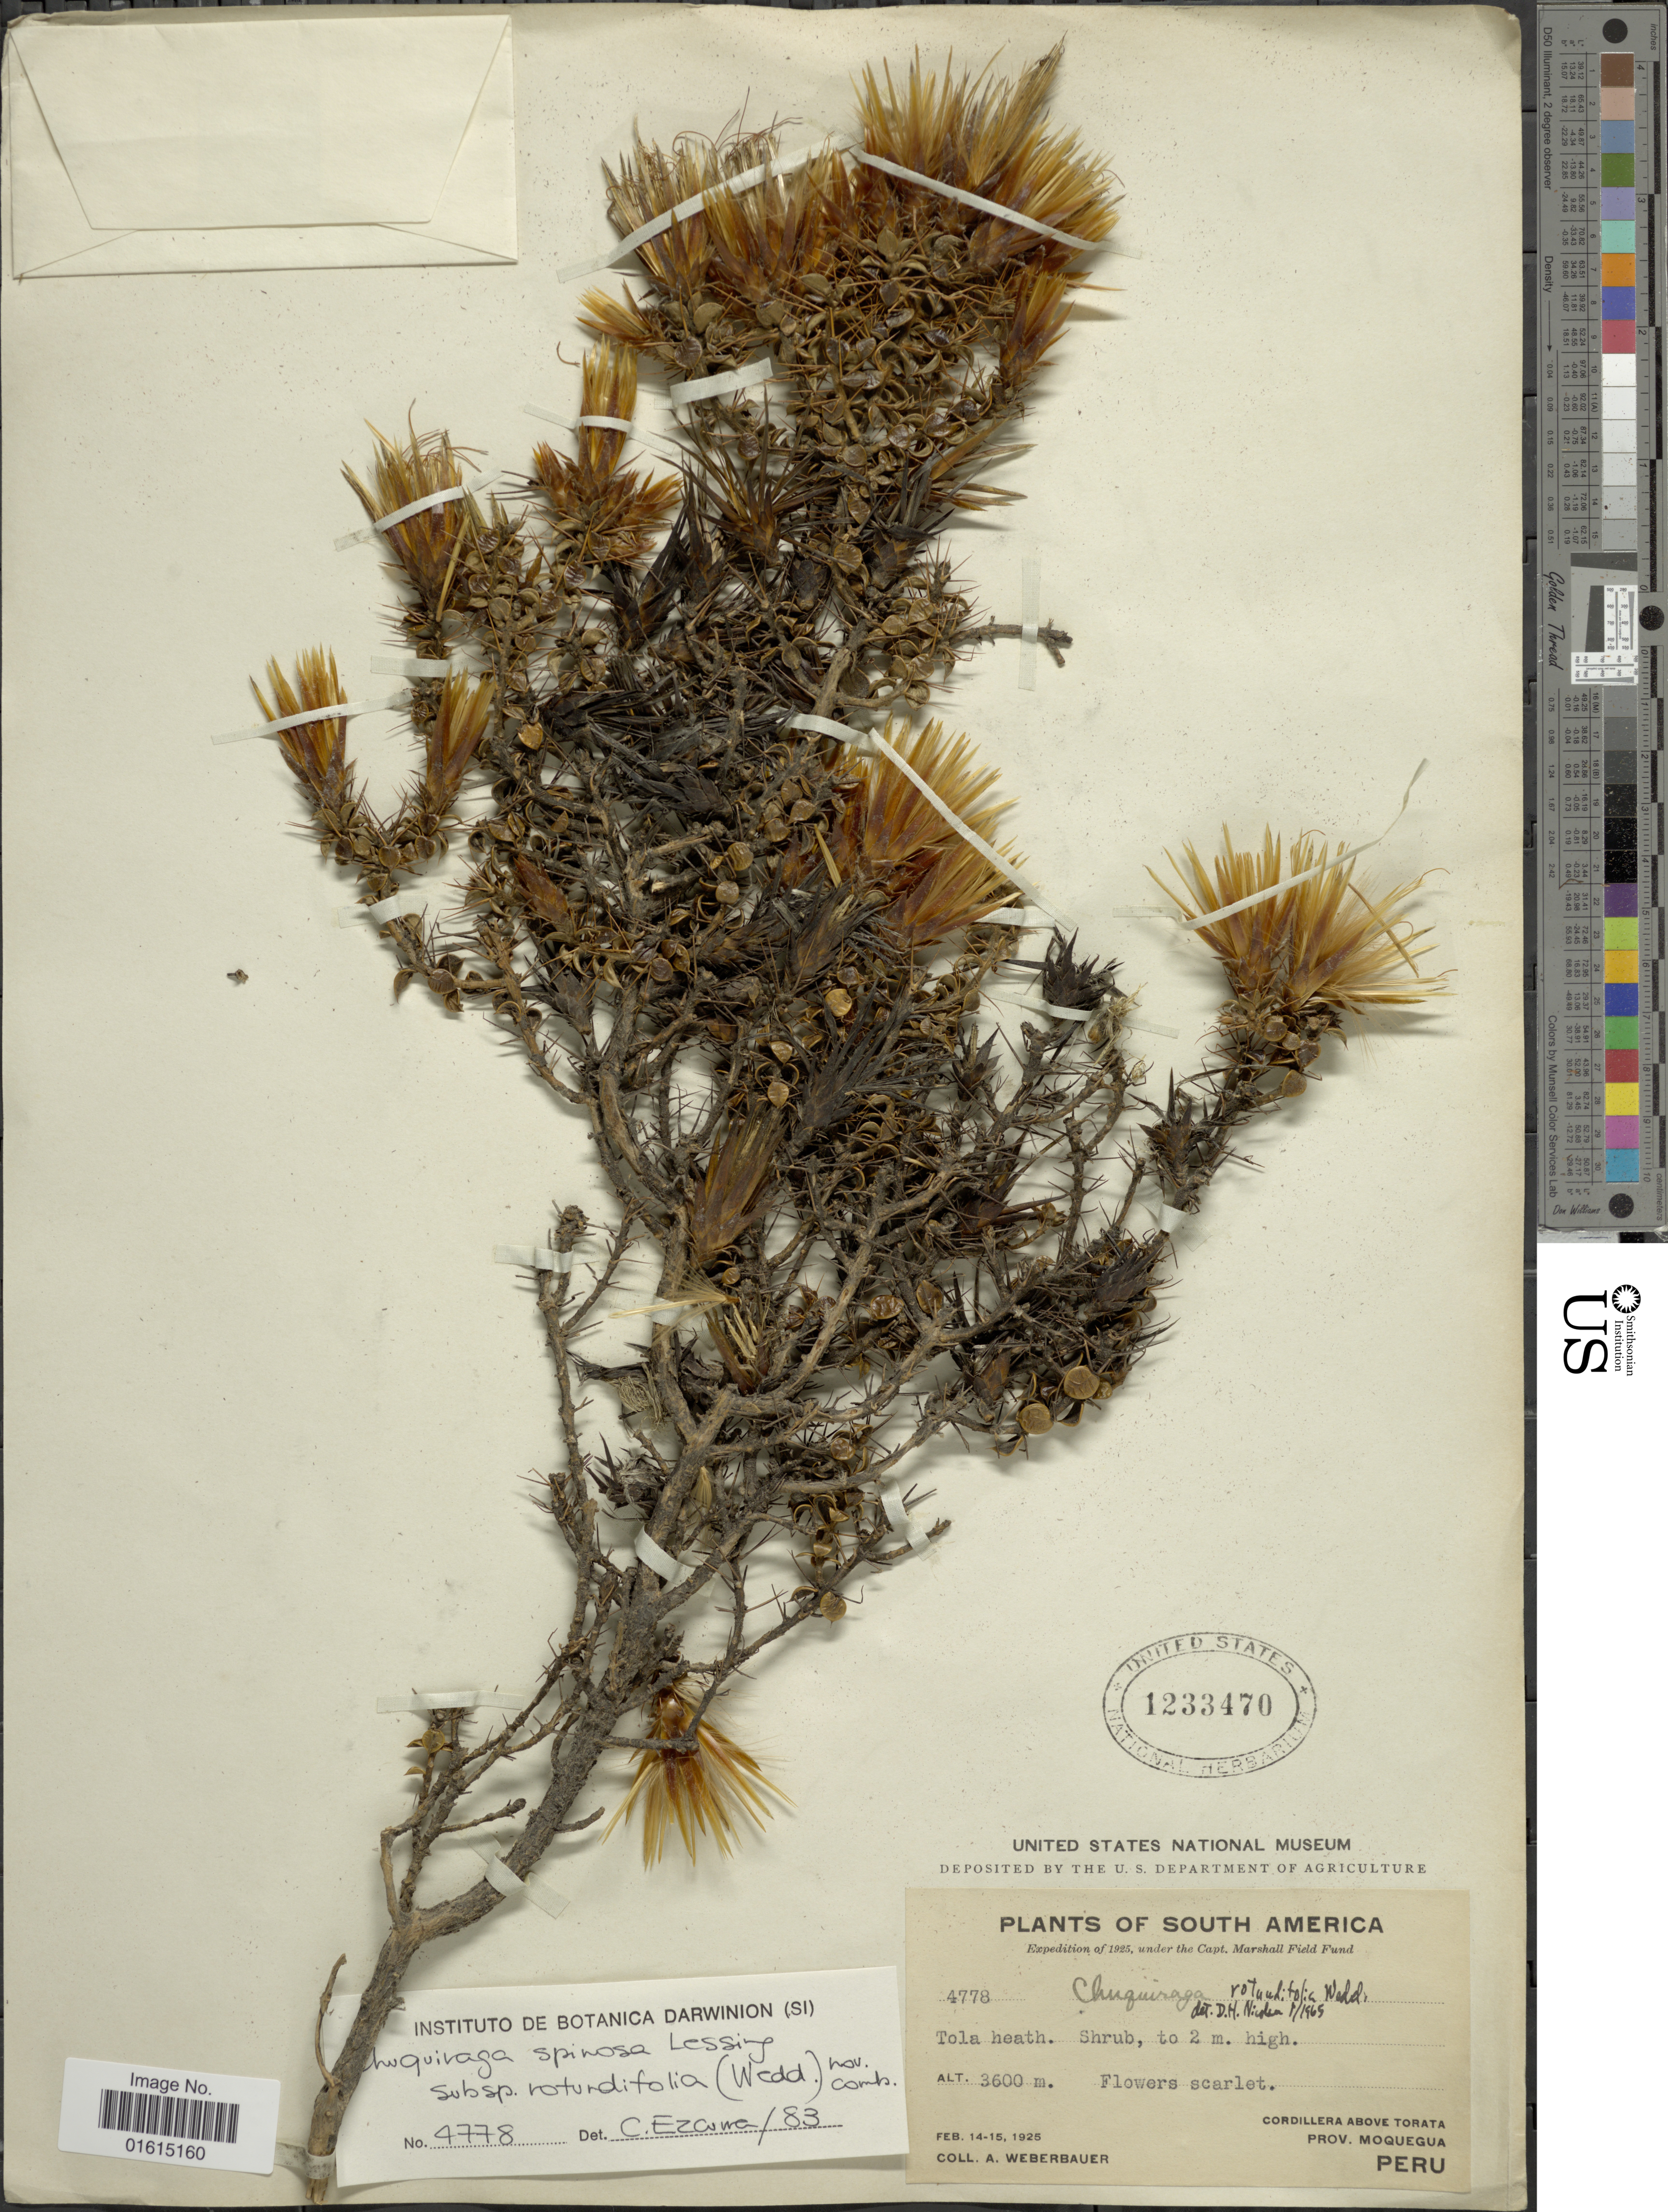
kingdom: Plantae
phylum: Tracheophyta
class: Magnoliopsida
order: Asterales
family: Asteraceae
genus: Chuquiraga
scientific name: Chuquiraga spinosa subsp. rotundifolia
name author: (Wedd.) C. Ezcurra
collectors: A. Weberbauer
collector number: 4778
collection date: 1925-02-14/1925-02-15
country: Peru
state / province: Moquegua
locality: South America, Cordillera above Torata, Prov. Moquegua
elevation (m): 3600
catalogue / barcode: US 1233470